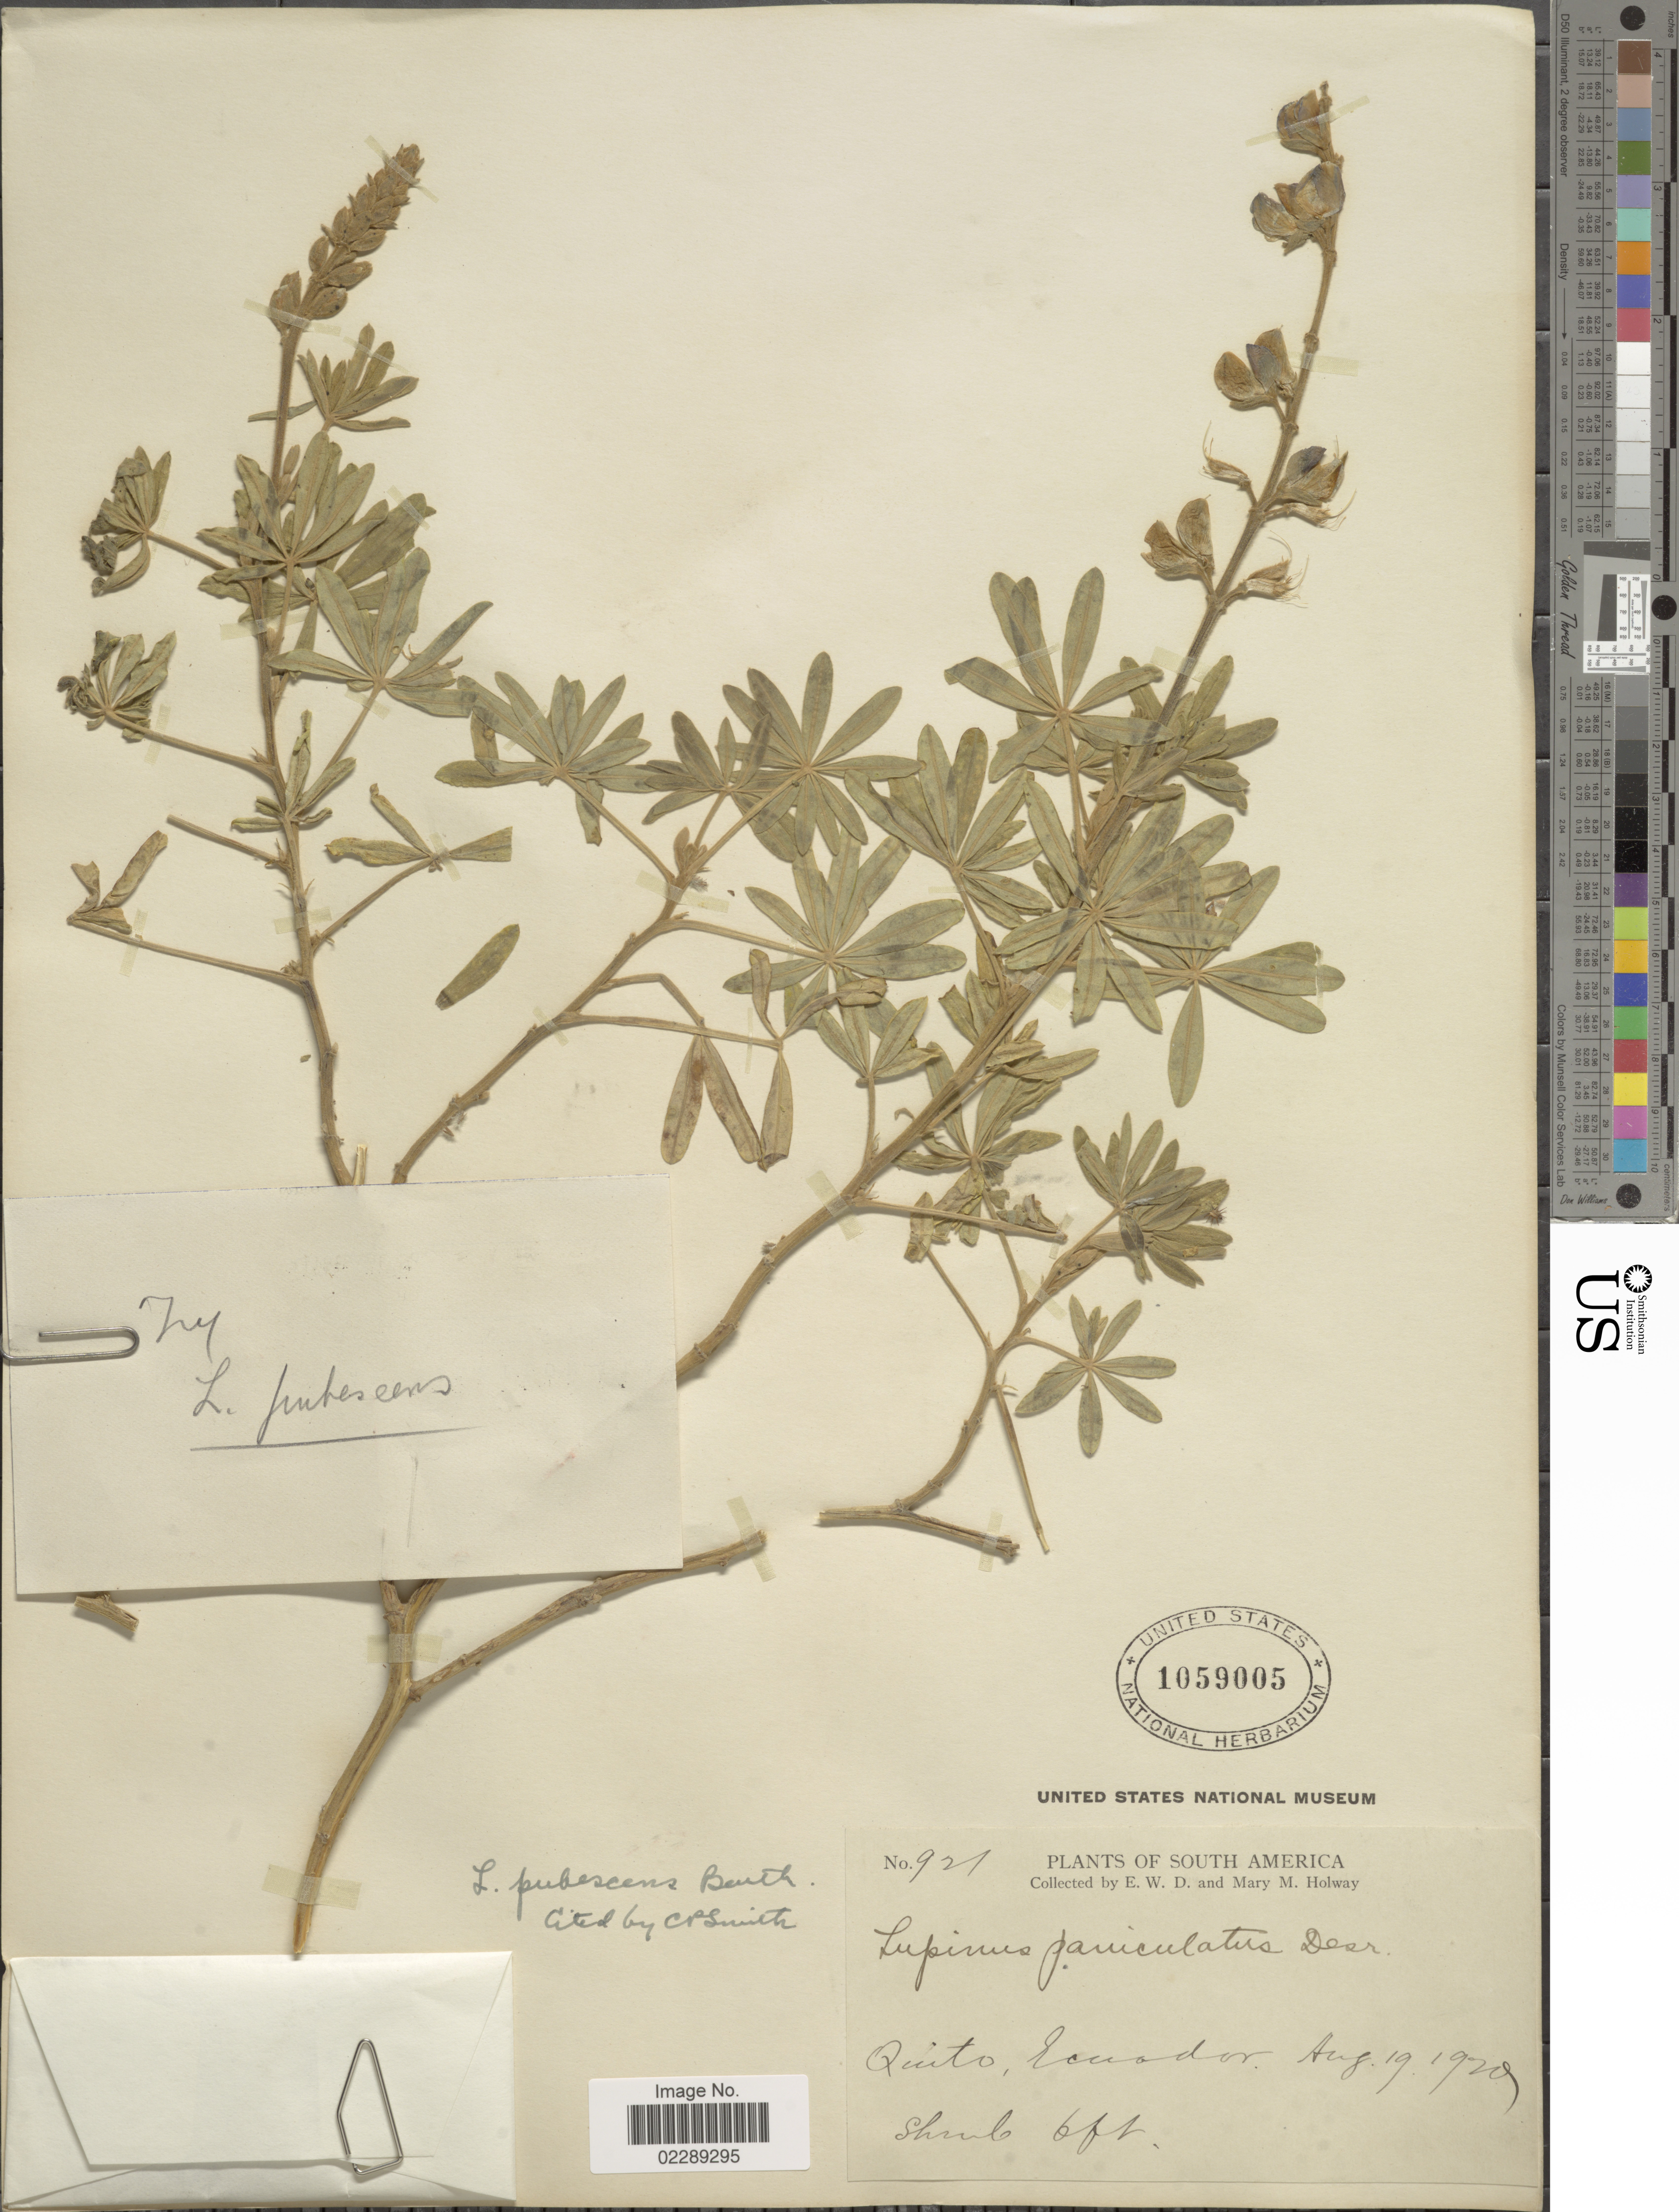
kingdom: Plantae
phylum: Tracheophyta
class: Magnoliopsida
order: Fabales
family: Fabaceae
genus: Lupinus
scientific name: Lupinus pubescens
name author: Benth.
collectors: E. W. D. Holway & M. M. Holway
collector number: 921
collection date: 1920-08-19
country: Ecuador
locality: Quito, Ecuador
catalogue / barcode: US 1059005